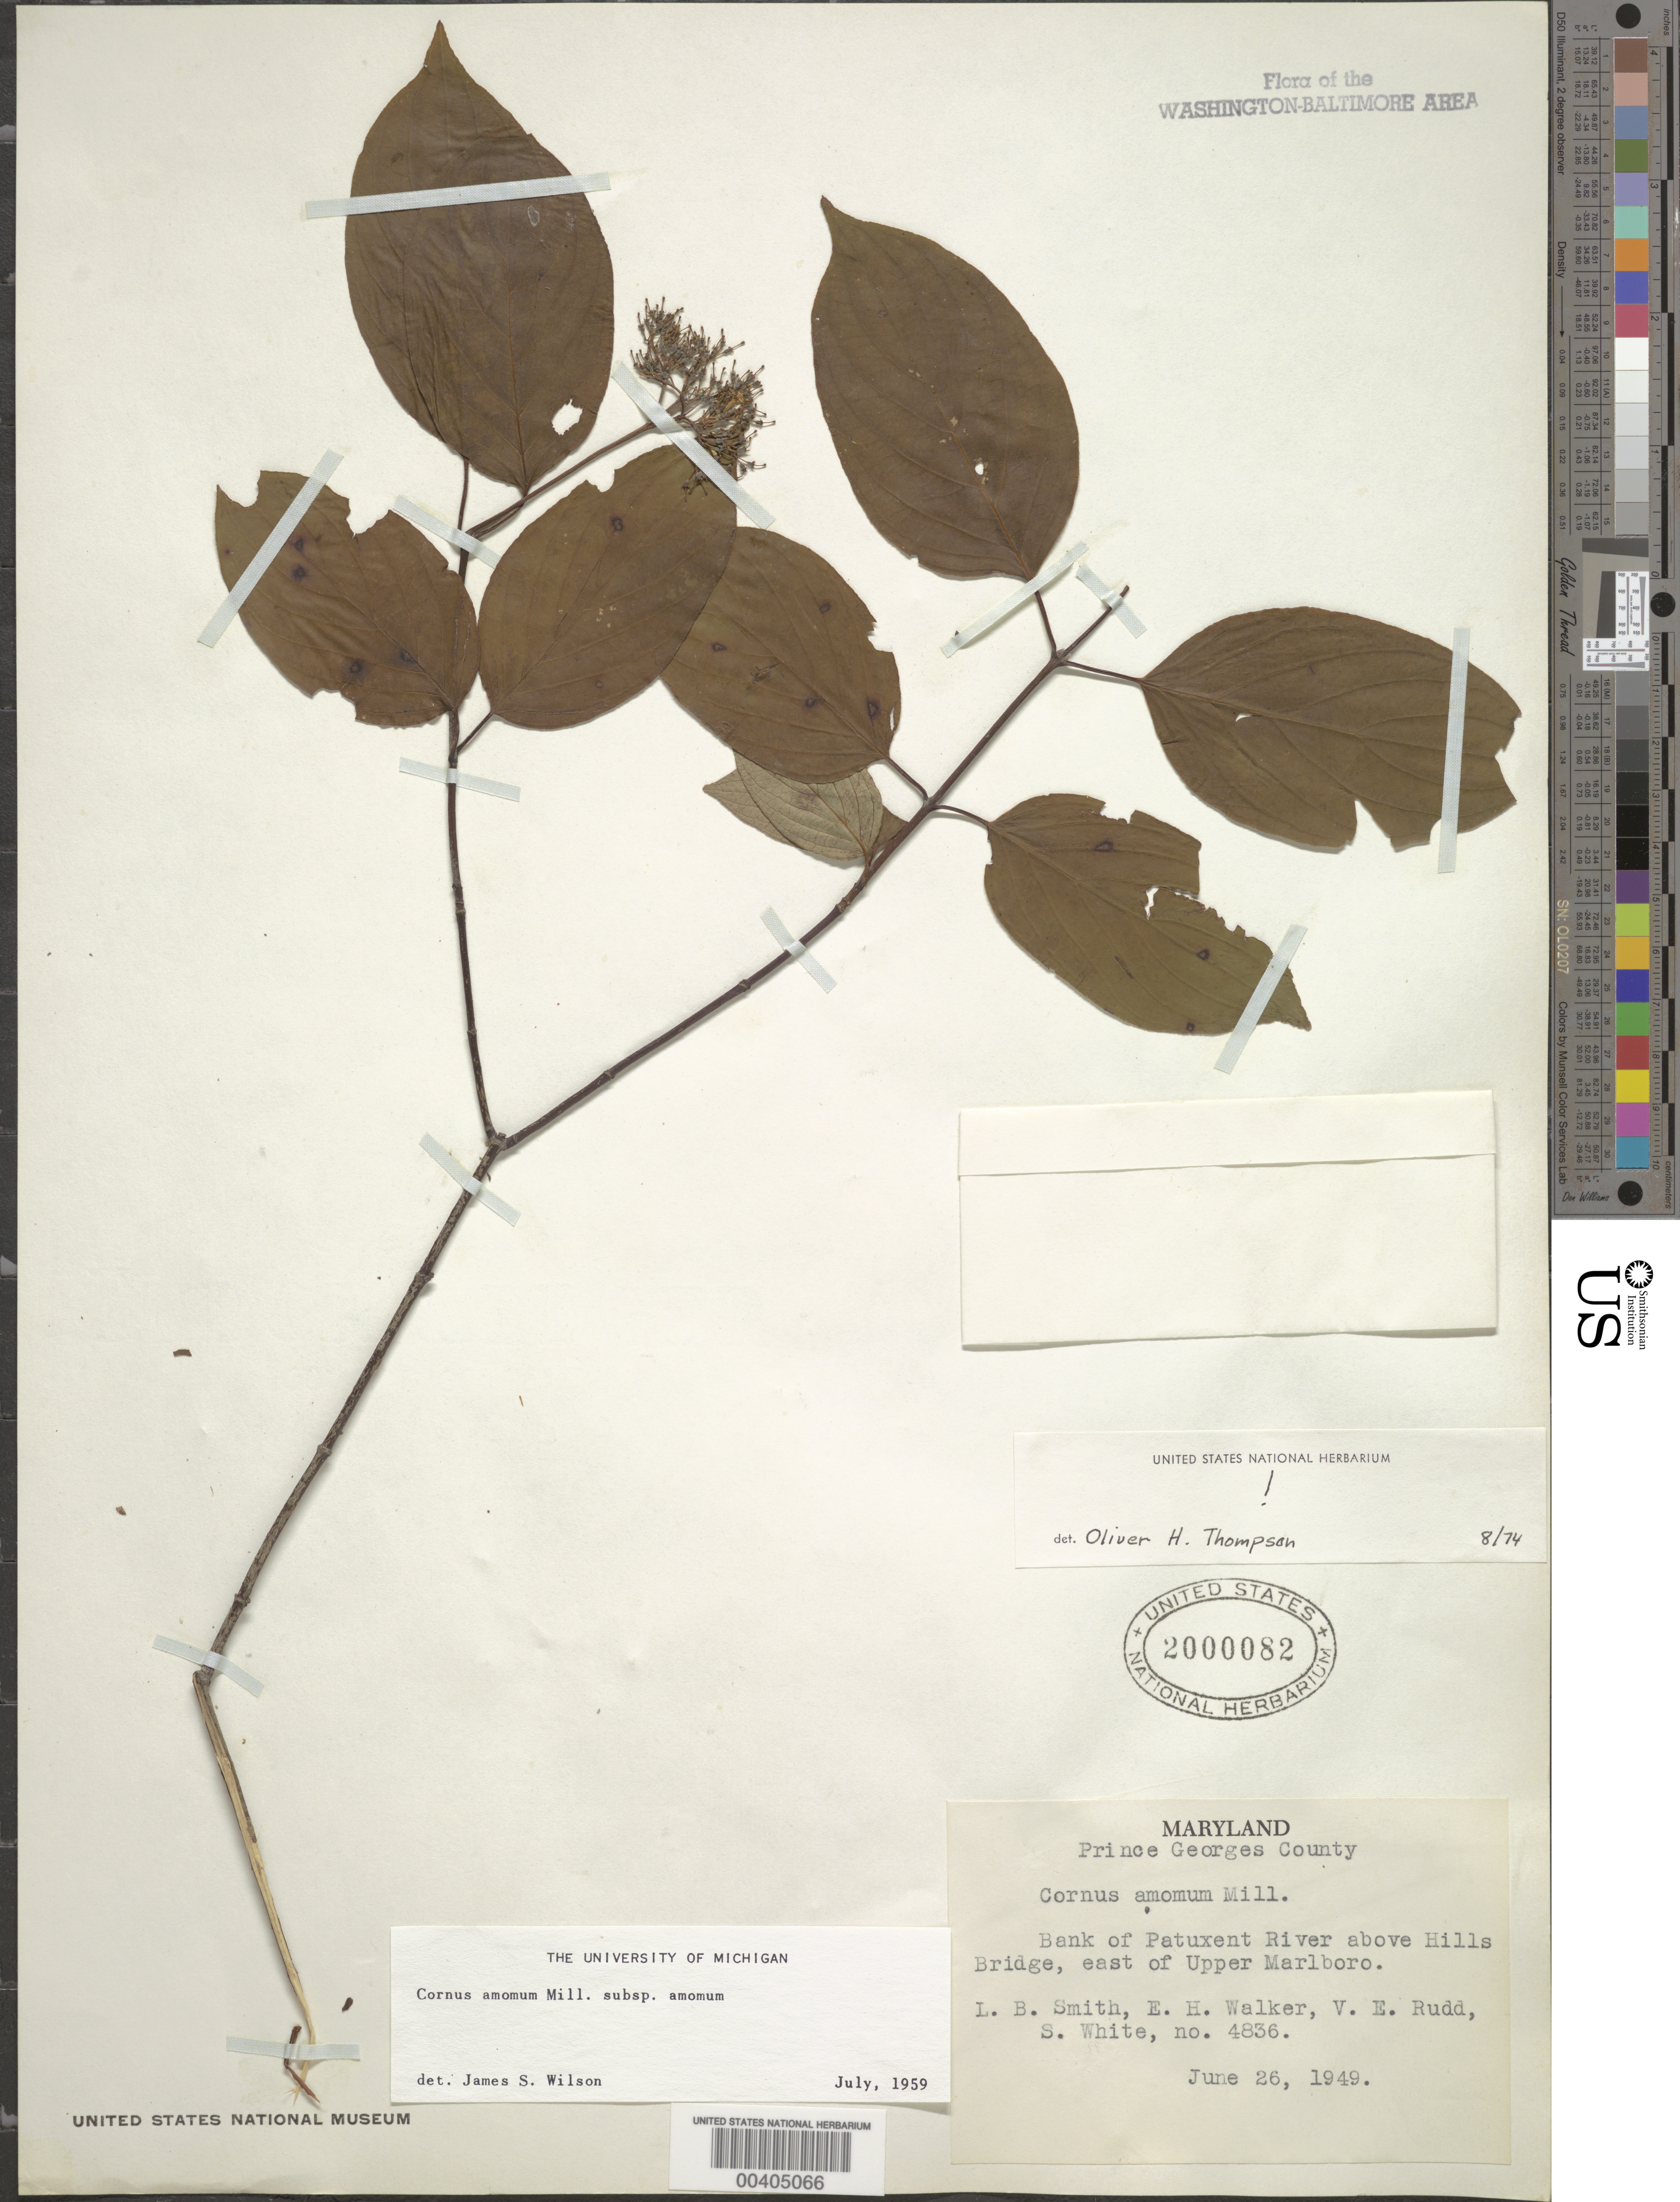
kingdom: Plantae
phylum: Tracheophyta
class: Magnoliopsida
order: Cornales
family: Cornaceae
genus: Cornus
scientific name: Cornus amomum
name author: Mill.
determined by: Wilson, J. S., (MICH), University of Michigan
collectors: L. Smith & E. H. Walker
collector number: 4836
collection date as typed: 26 Jun 1949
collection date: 1949-06-26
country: United States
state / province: Maryland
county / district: Prince George's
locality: Patuxent River above Hills Bridge, E of Upper Marlboro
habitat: Bank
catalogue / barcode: US 2000082